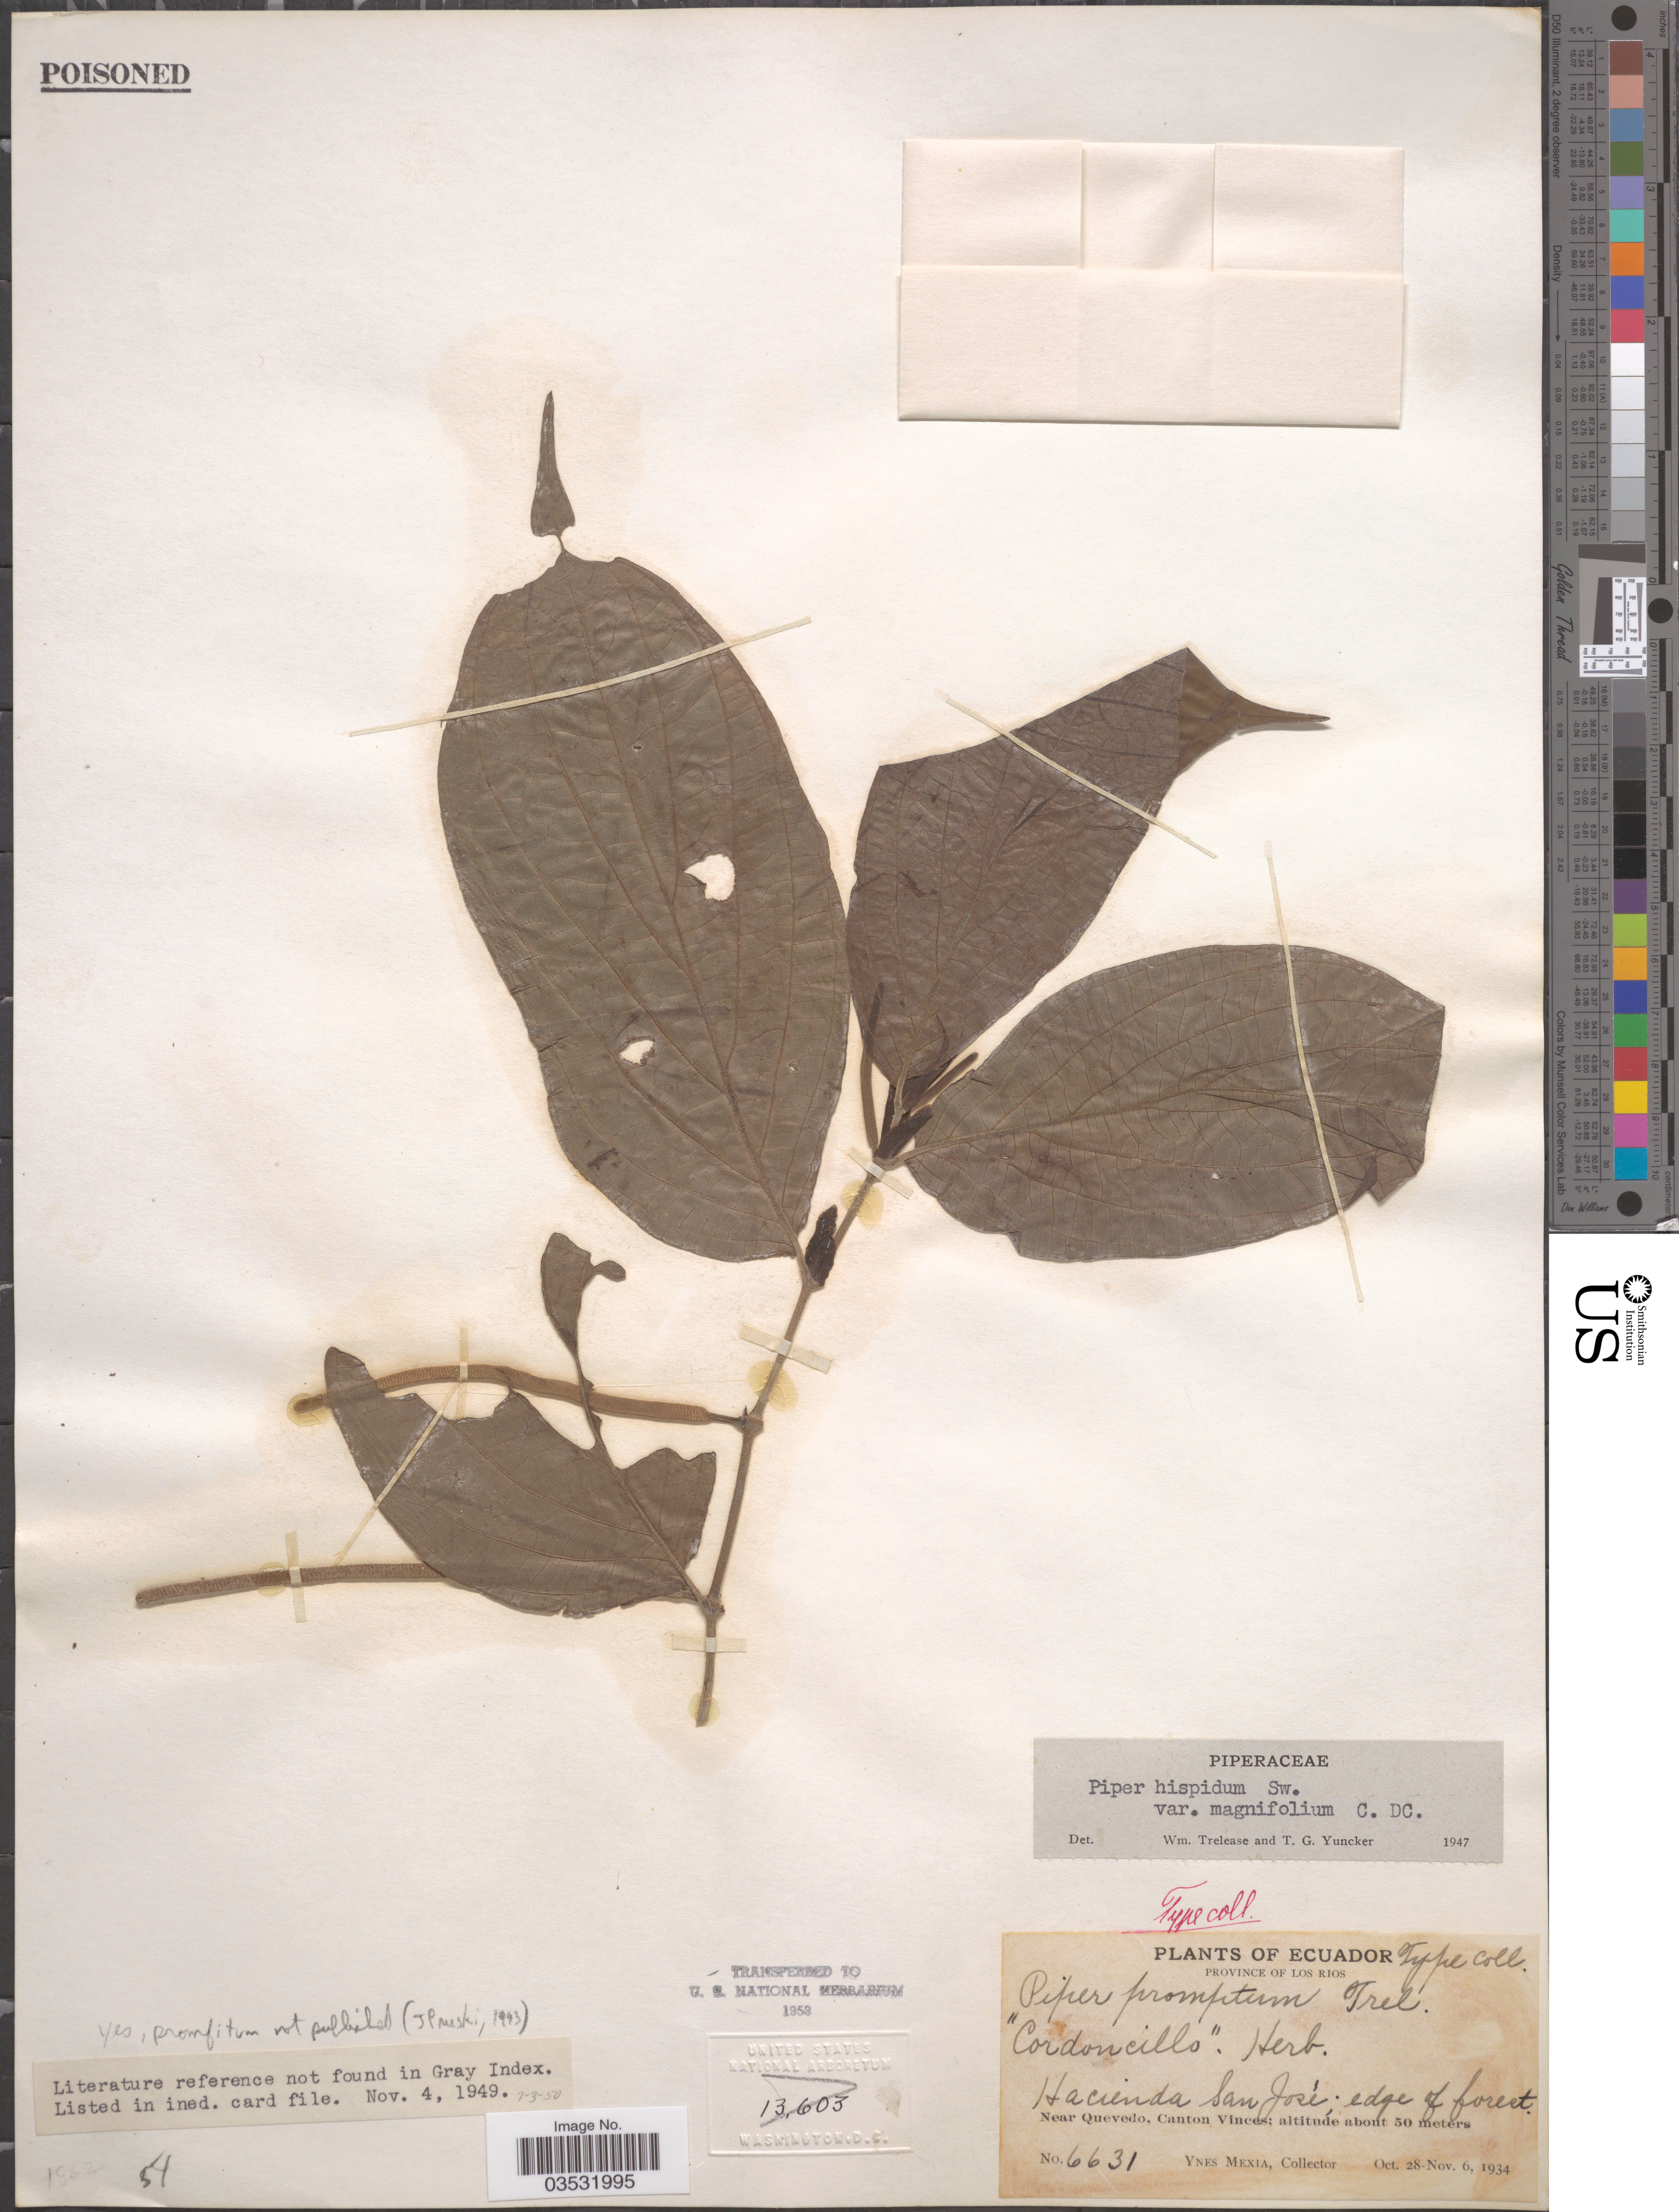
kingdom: Plantae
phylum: Tracheophyta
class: Magnoliopsida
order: Piperales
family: Piperaceae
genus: Piper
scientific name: Piper hispidum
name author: Sw.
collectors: Y. Mexia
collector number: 6631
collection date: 1934-10-28/1934-11-06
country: Ecuador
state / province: Los Ríos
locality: Hacienda San José; edge of forest. Near Quevedo, Canton Vinces.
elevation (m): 50